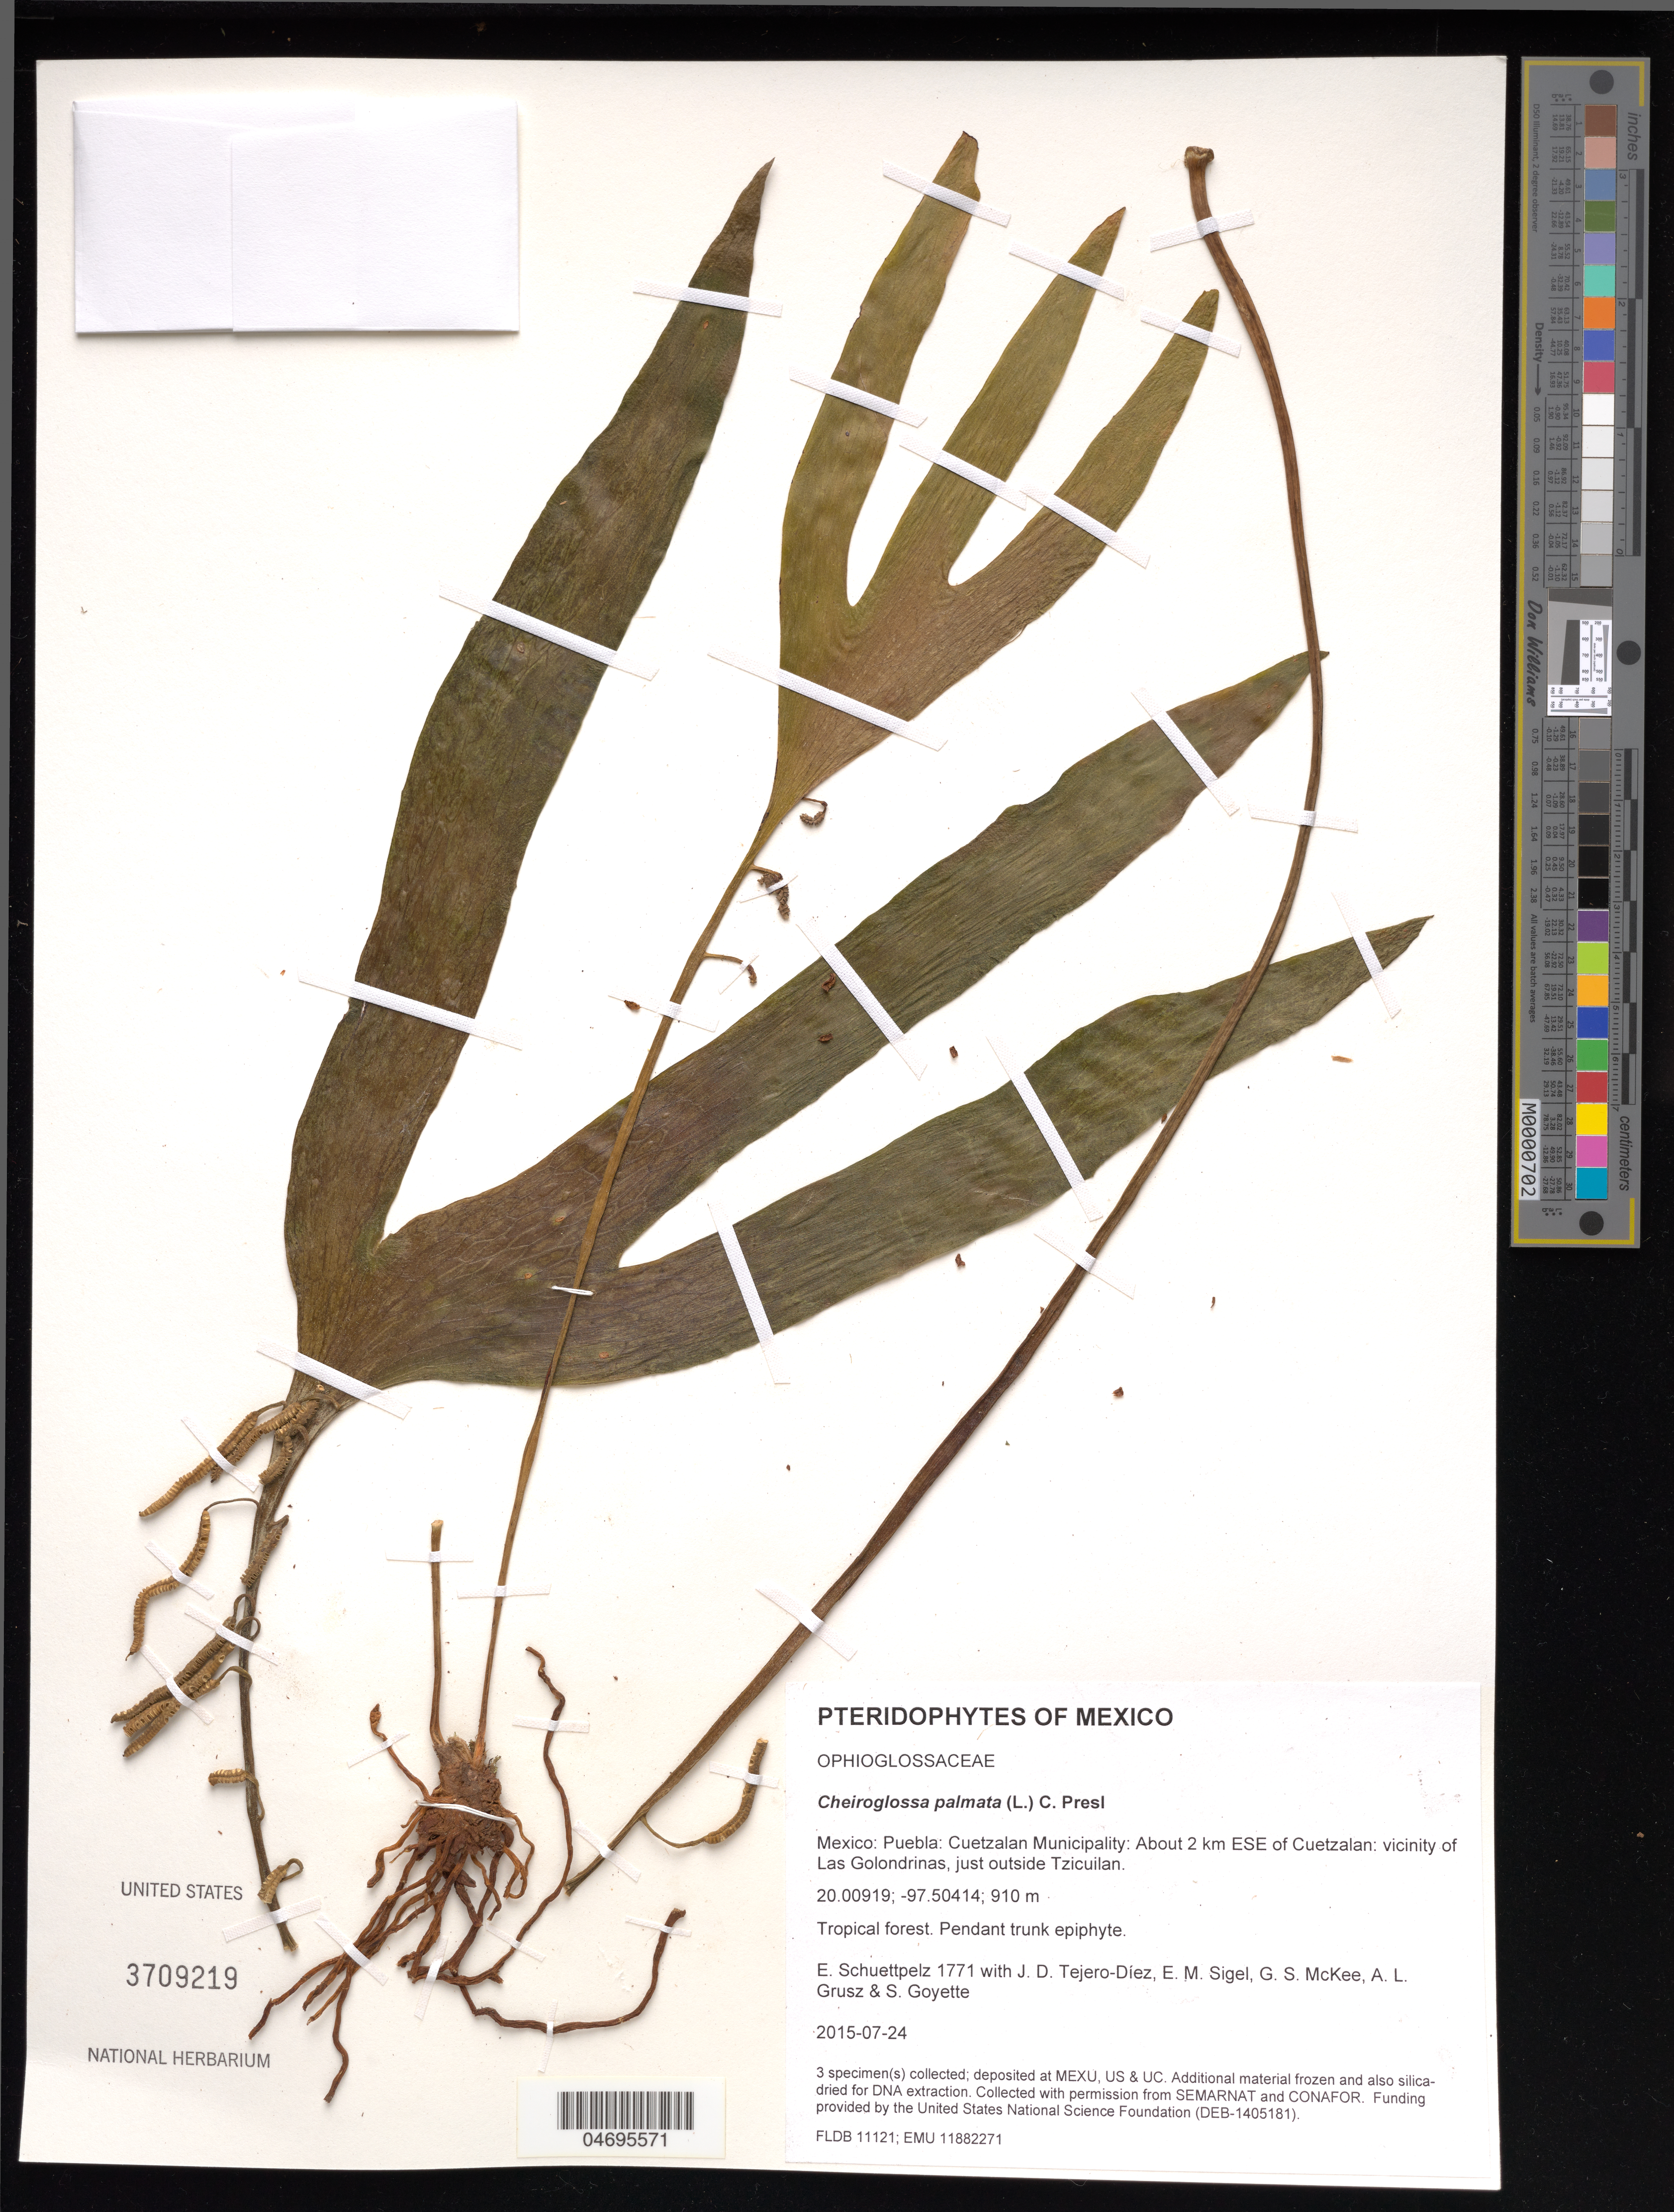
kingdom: Plantae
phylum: Tracheophyta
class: Polypodiopsida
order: Ophioglossales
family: Ophioglossaceae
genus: Cheiroglossa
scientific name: Cheiroglossa palmata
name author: (L.) C. Presl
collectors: E. Schuettpelz, D. Tejero-Díez, E. M. Sigel, G. S. McKee & A. Grusz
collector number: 1771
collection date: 2015-07-24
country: Mexico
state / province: Puebla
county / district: Cuetzalan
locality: About 2 km ESE of Cuetzalan: vicinity of Las Golondrinas, just outside Tzicuilan.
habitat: Tropical forest.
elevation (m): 910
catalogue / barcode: US 3709219